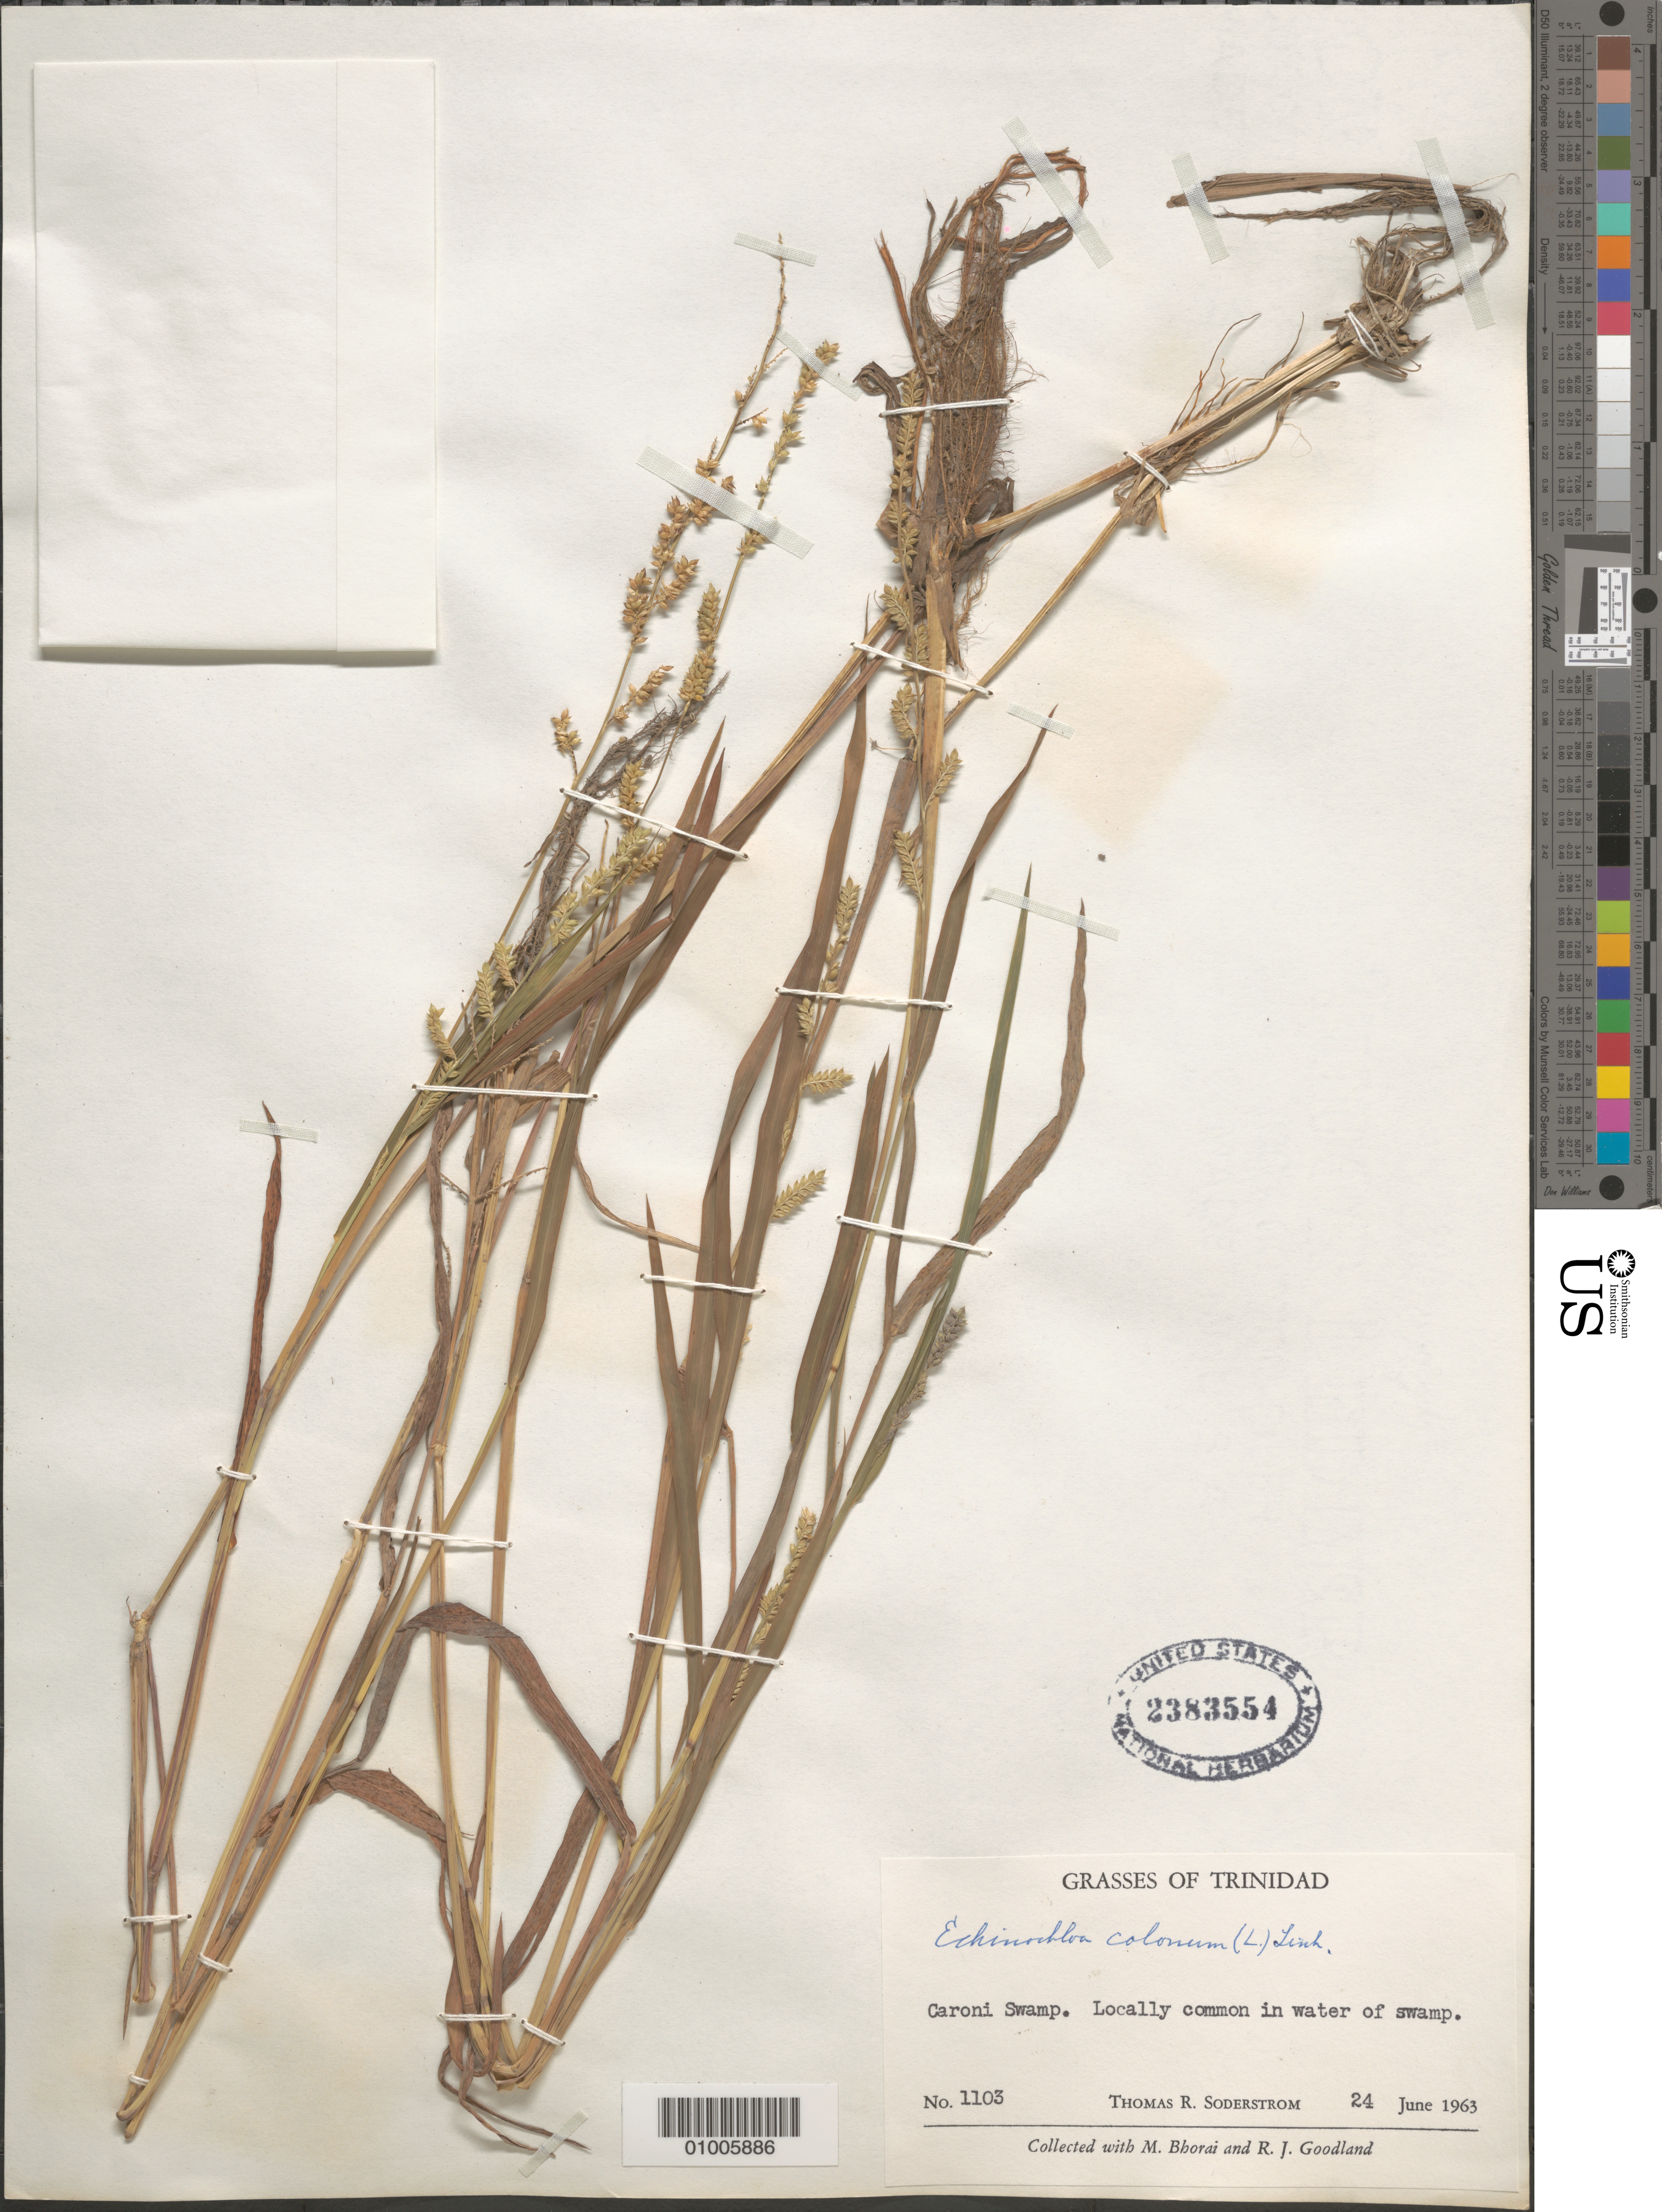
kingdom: Plantae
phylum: Tracheophyta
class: Liliopsida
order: Poales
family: Poaceae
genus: Echinochloa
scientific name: Echinochloa colona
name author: (L.) Link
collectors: T. R. Soderstrom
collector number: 1103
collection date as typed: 24 Jun 1963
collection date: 1963-06-24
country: Trinidad and Tobago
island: Trinidad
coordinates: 0 N, 0 E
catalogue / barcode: US 2383554